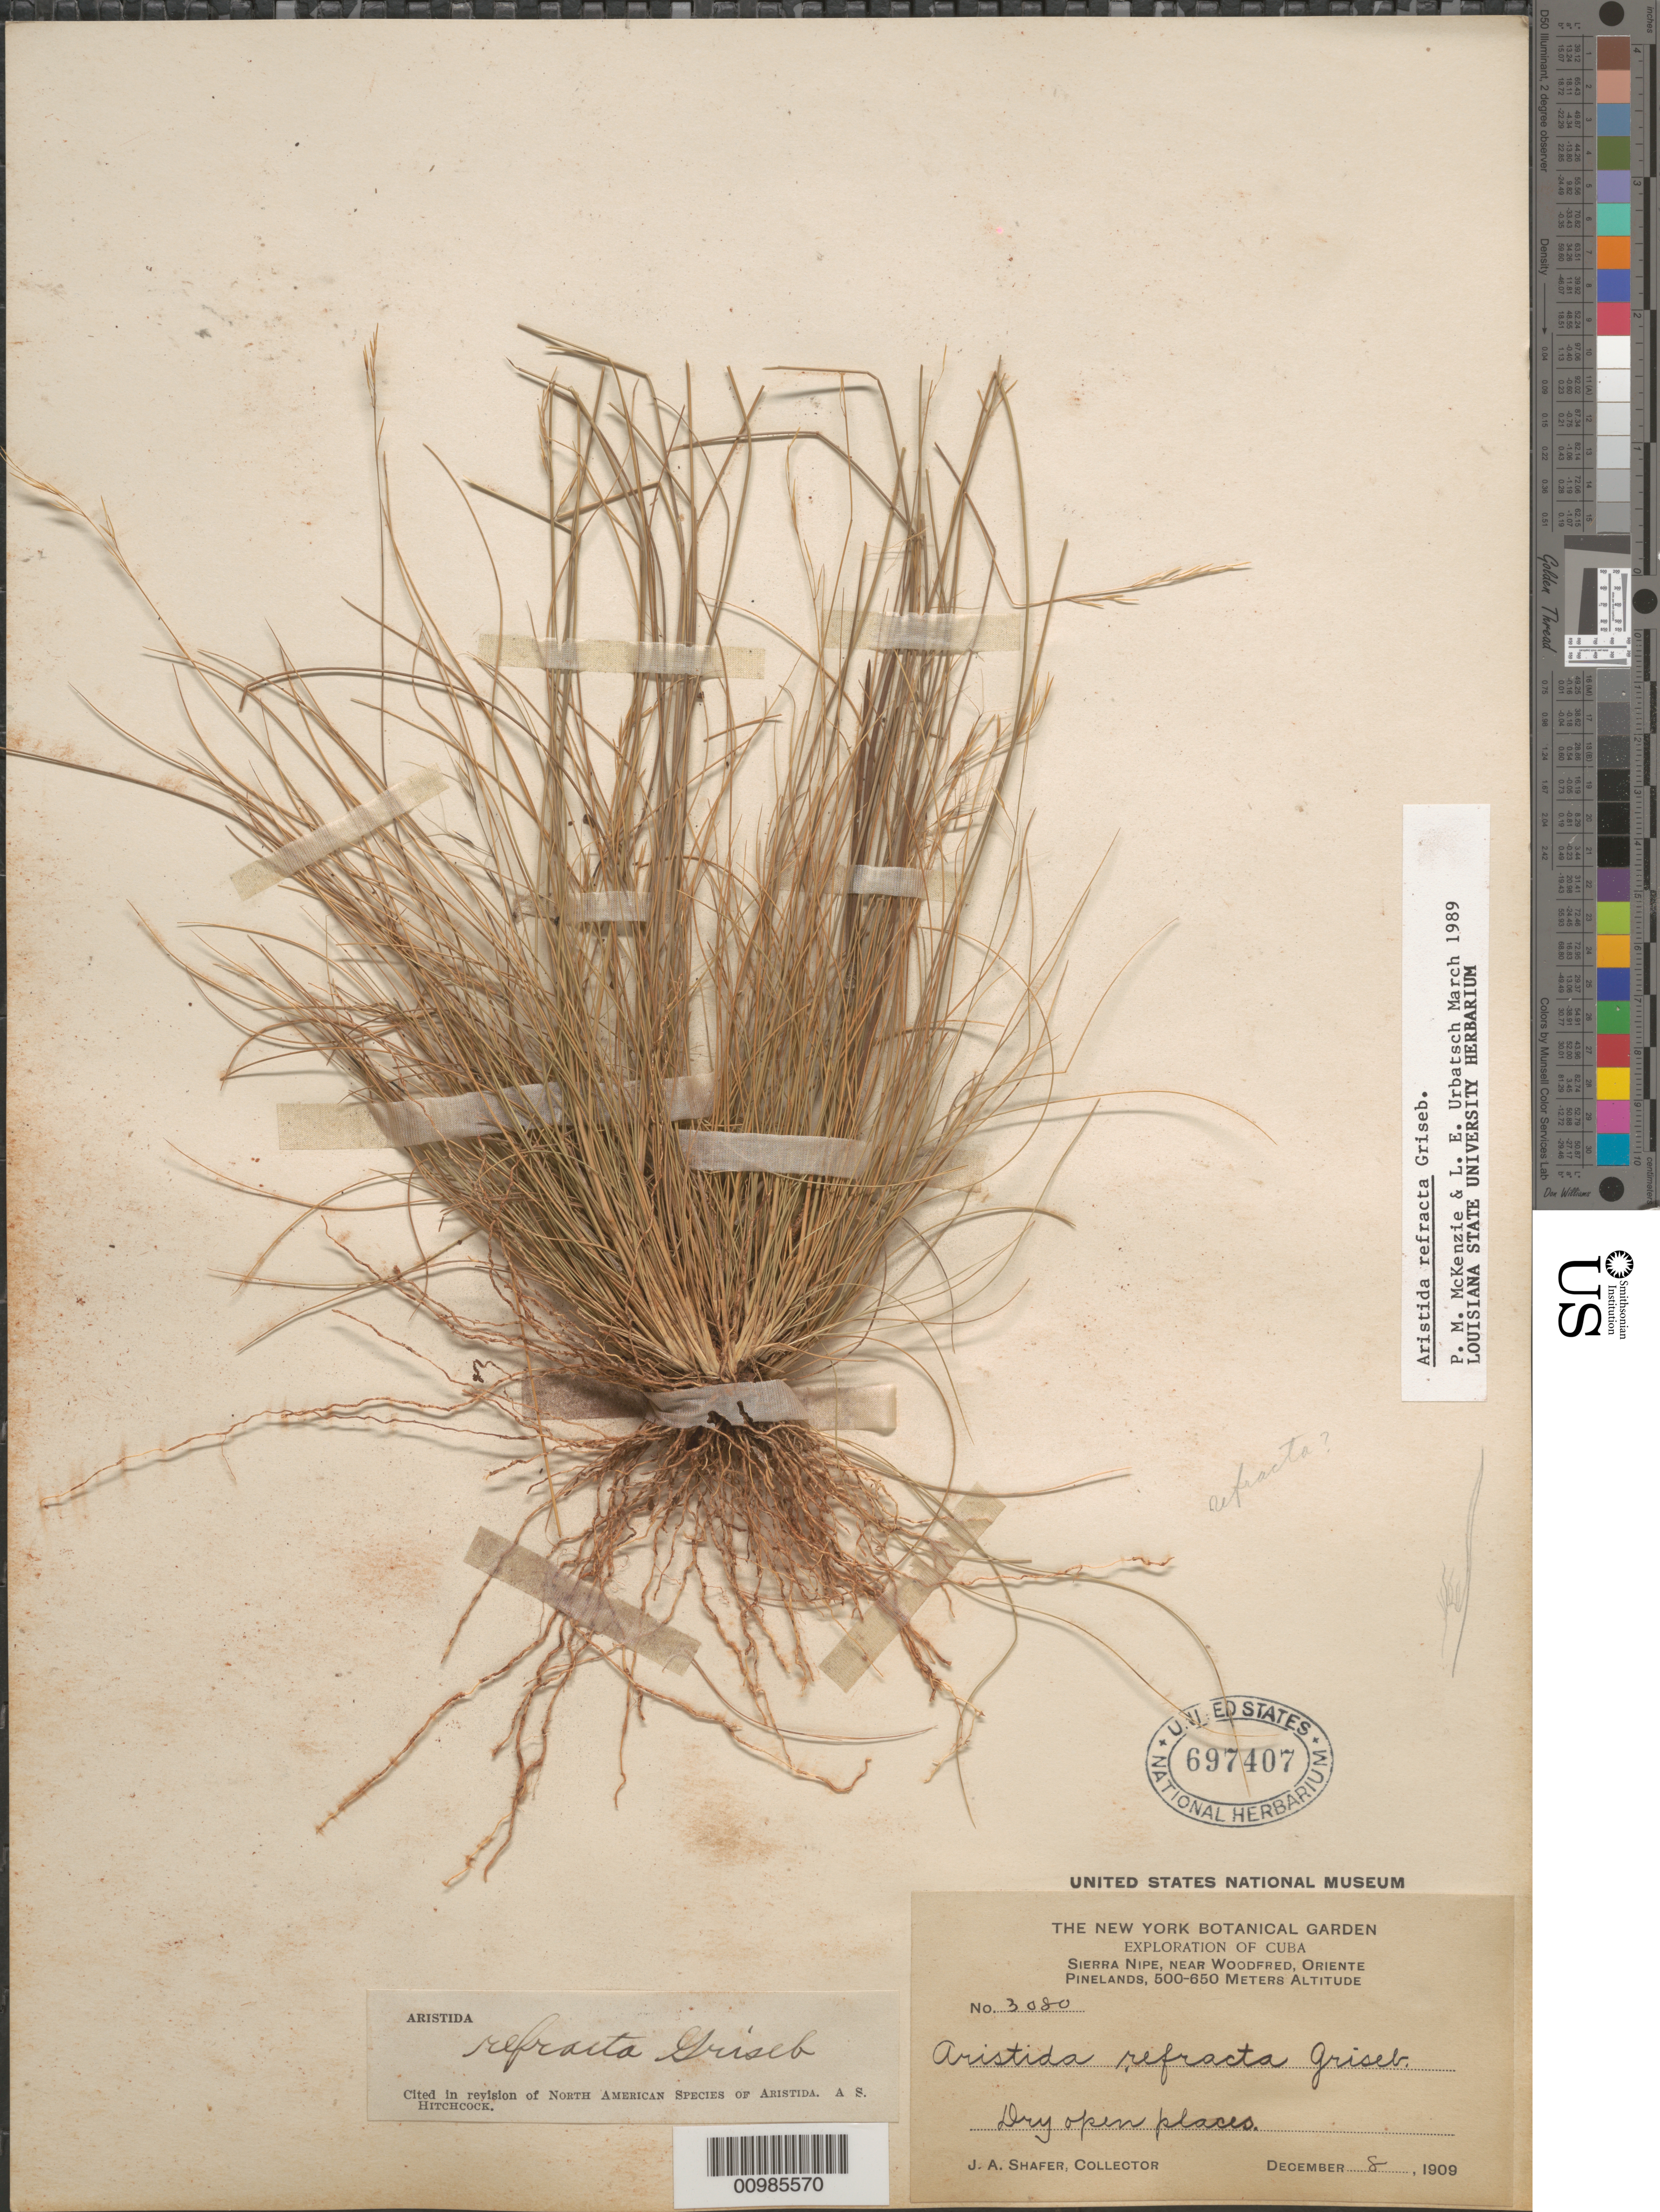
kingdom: Plantae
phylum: Tracheophyta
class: Liliopsida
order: Poales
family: Poaceae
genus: Aristida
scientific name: Aristida refracta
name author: Griseb.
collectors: J. A. Shafer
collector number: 3080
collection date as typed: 08 Dec 1909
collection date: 1909-12-08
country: Cuba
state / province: Holguín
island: Cuba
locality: Sierra Nipe, near Woodfred [Oriente]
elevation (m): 500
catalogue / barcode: US 697407